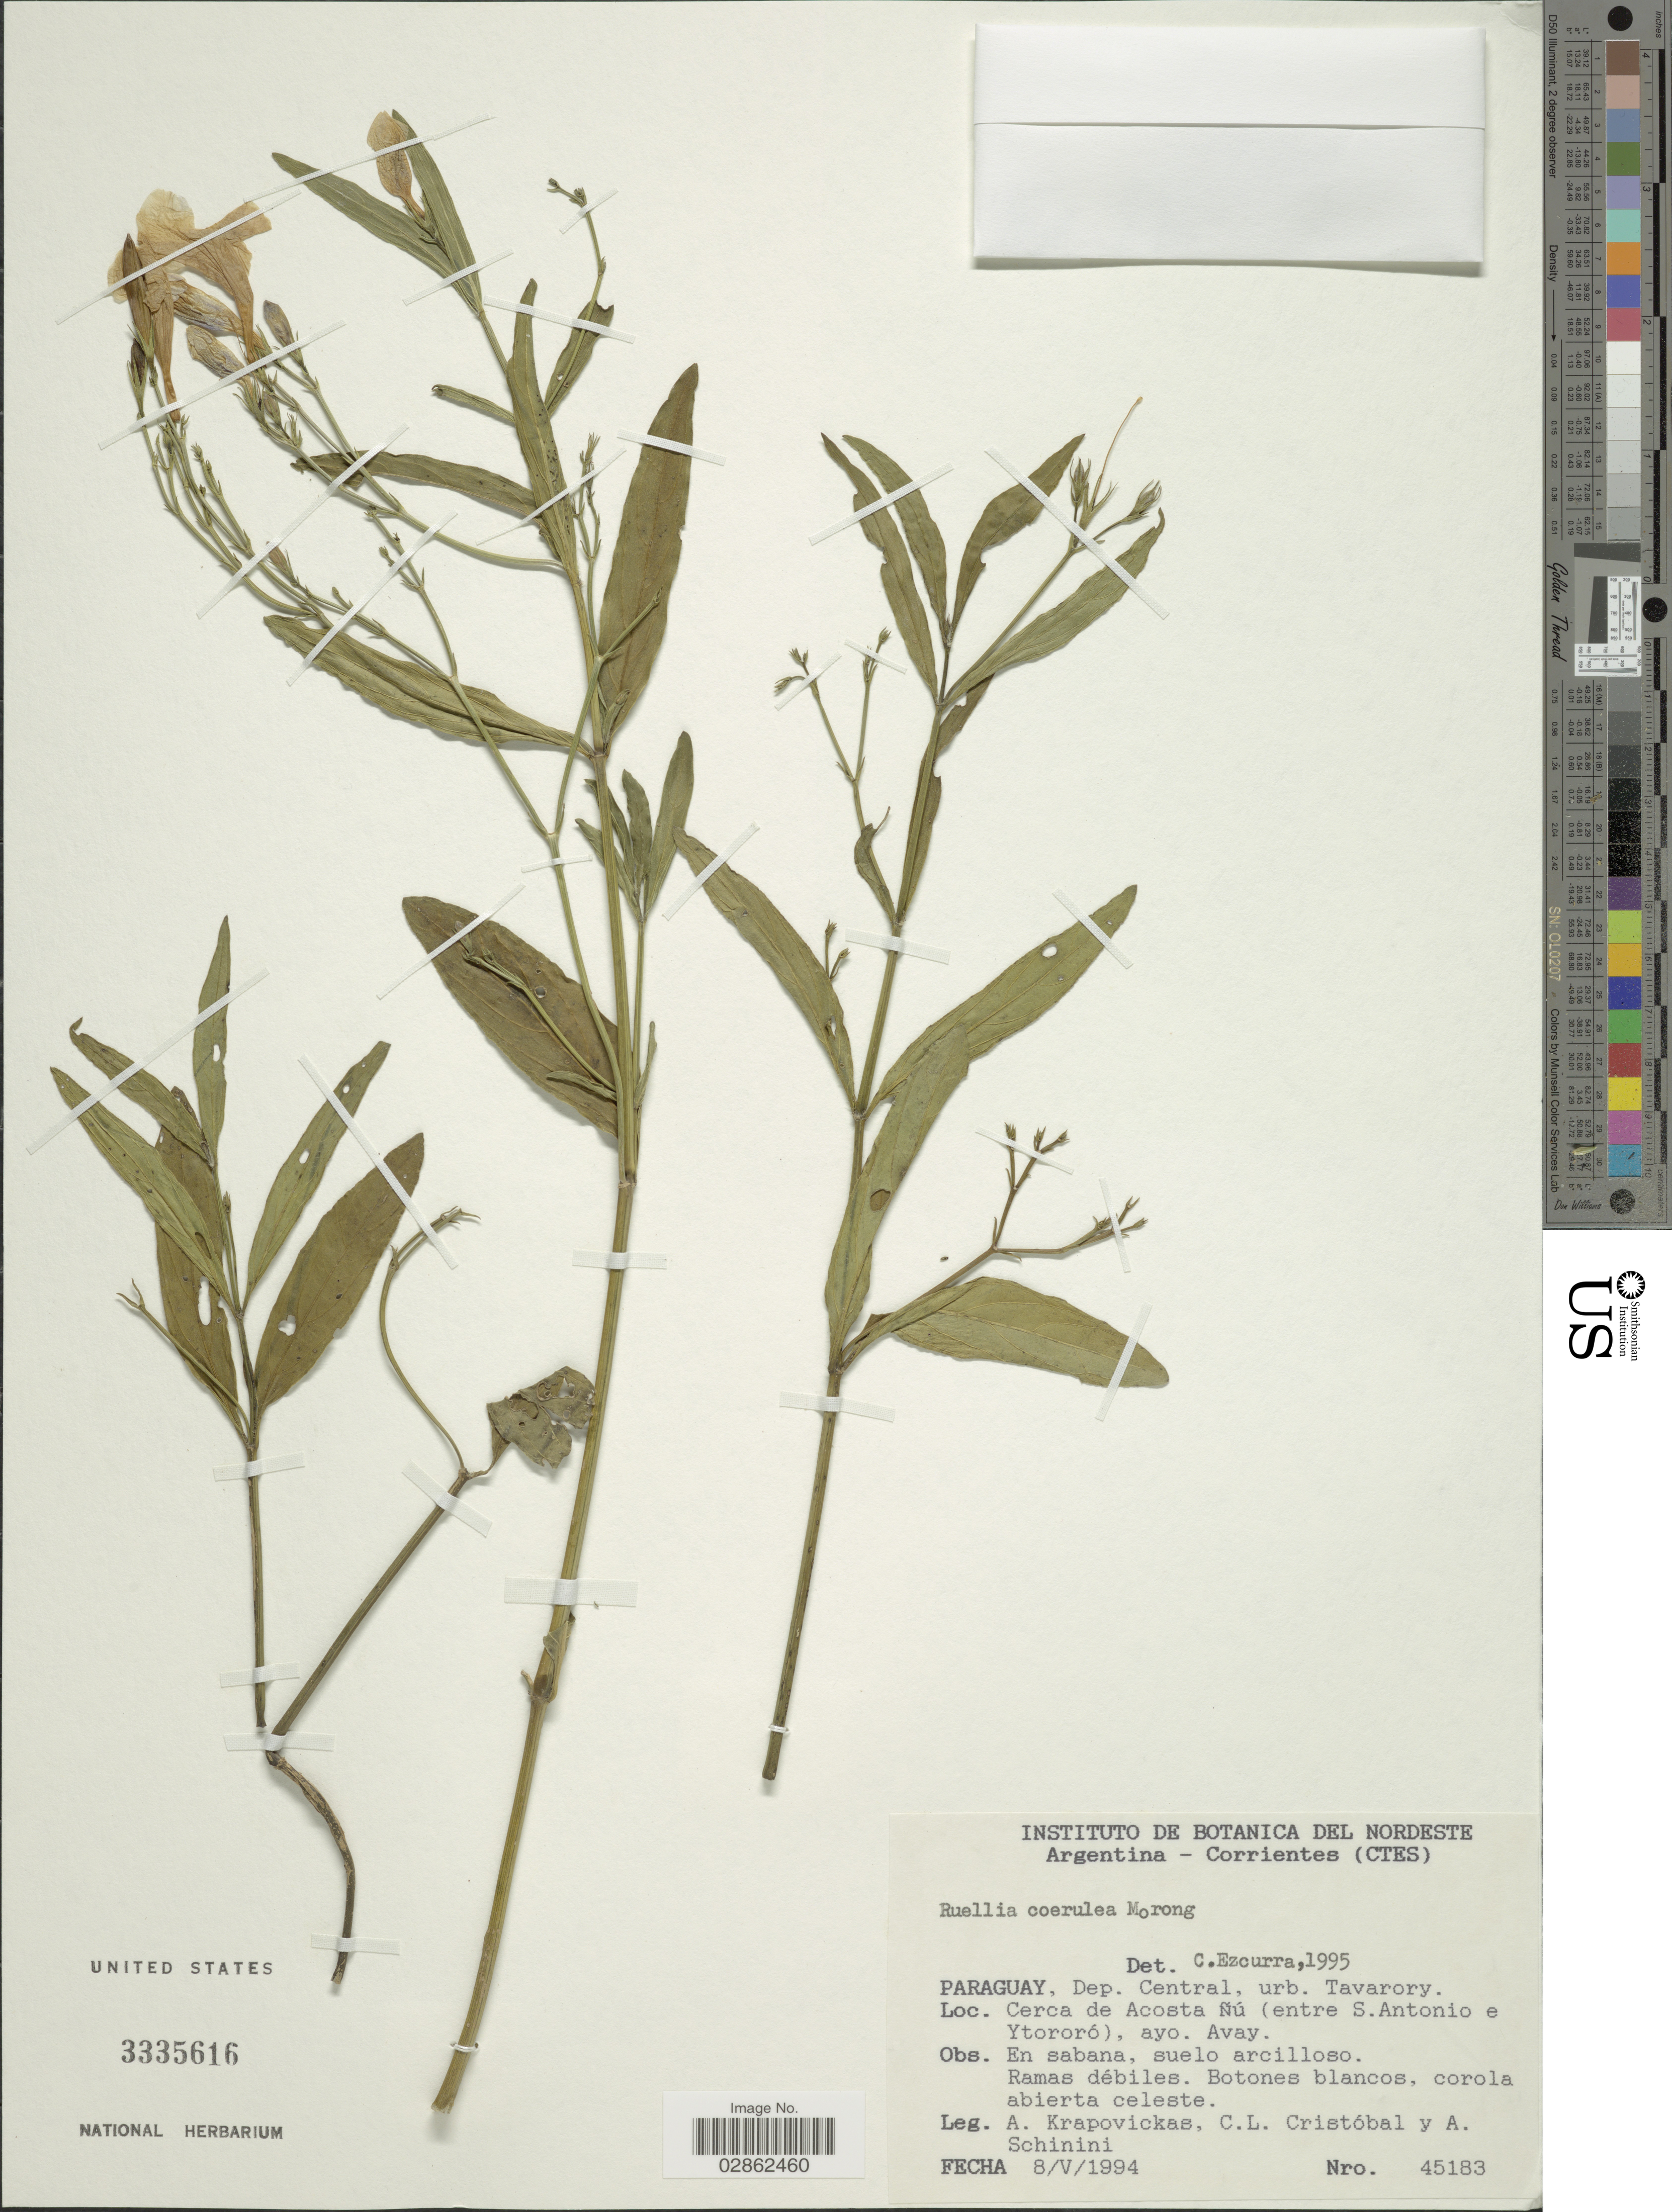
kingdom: Plantae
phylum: Tracheophyta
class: Magnoliopsida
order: Lamiales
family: Acanthaceae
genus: Ruellia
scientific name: Ruellia tweediana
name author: Griseb.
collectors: A. Krapovickas, C. L. Cristóbal & A. Schinini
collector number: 45183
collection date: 1994-05-08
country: Paraguay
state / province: Central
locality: Dep. Central. urb. Tavarory. Cerca de Acosta Ñú (entre S. Antonio e Ytororó), ayo. Avay.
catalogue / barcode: US 3335616